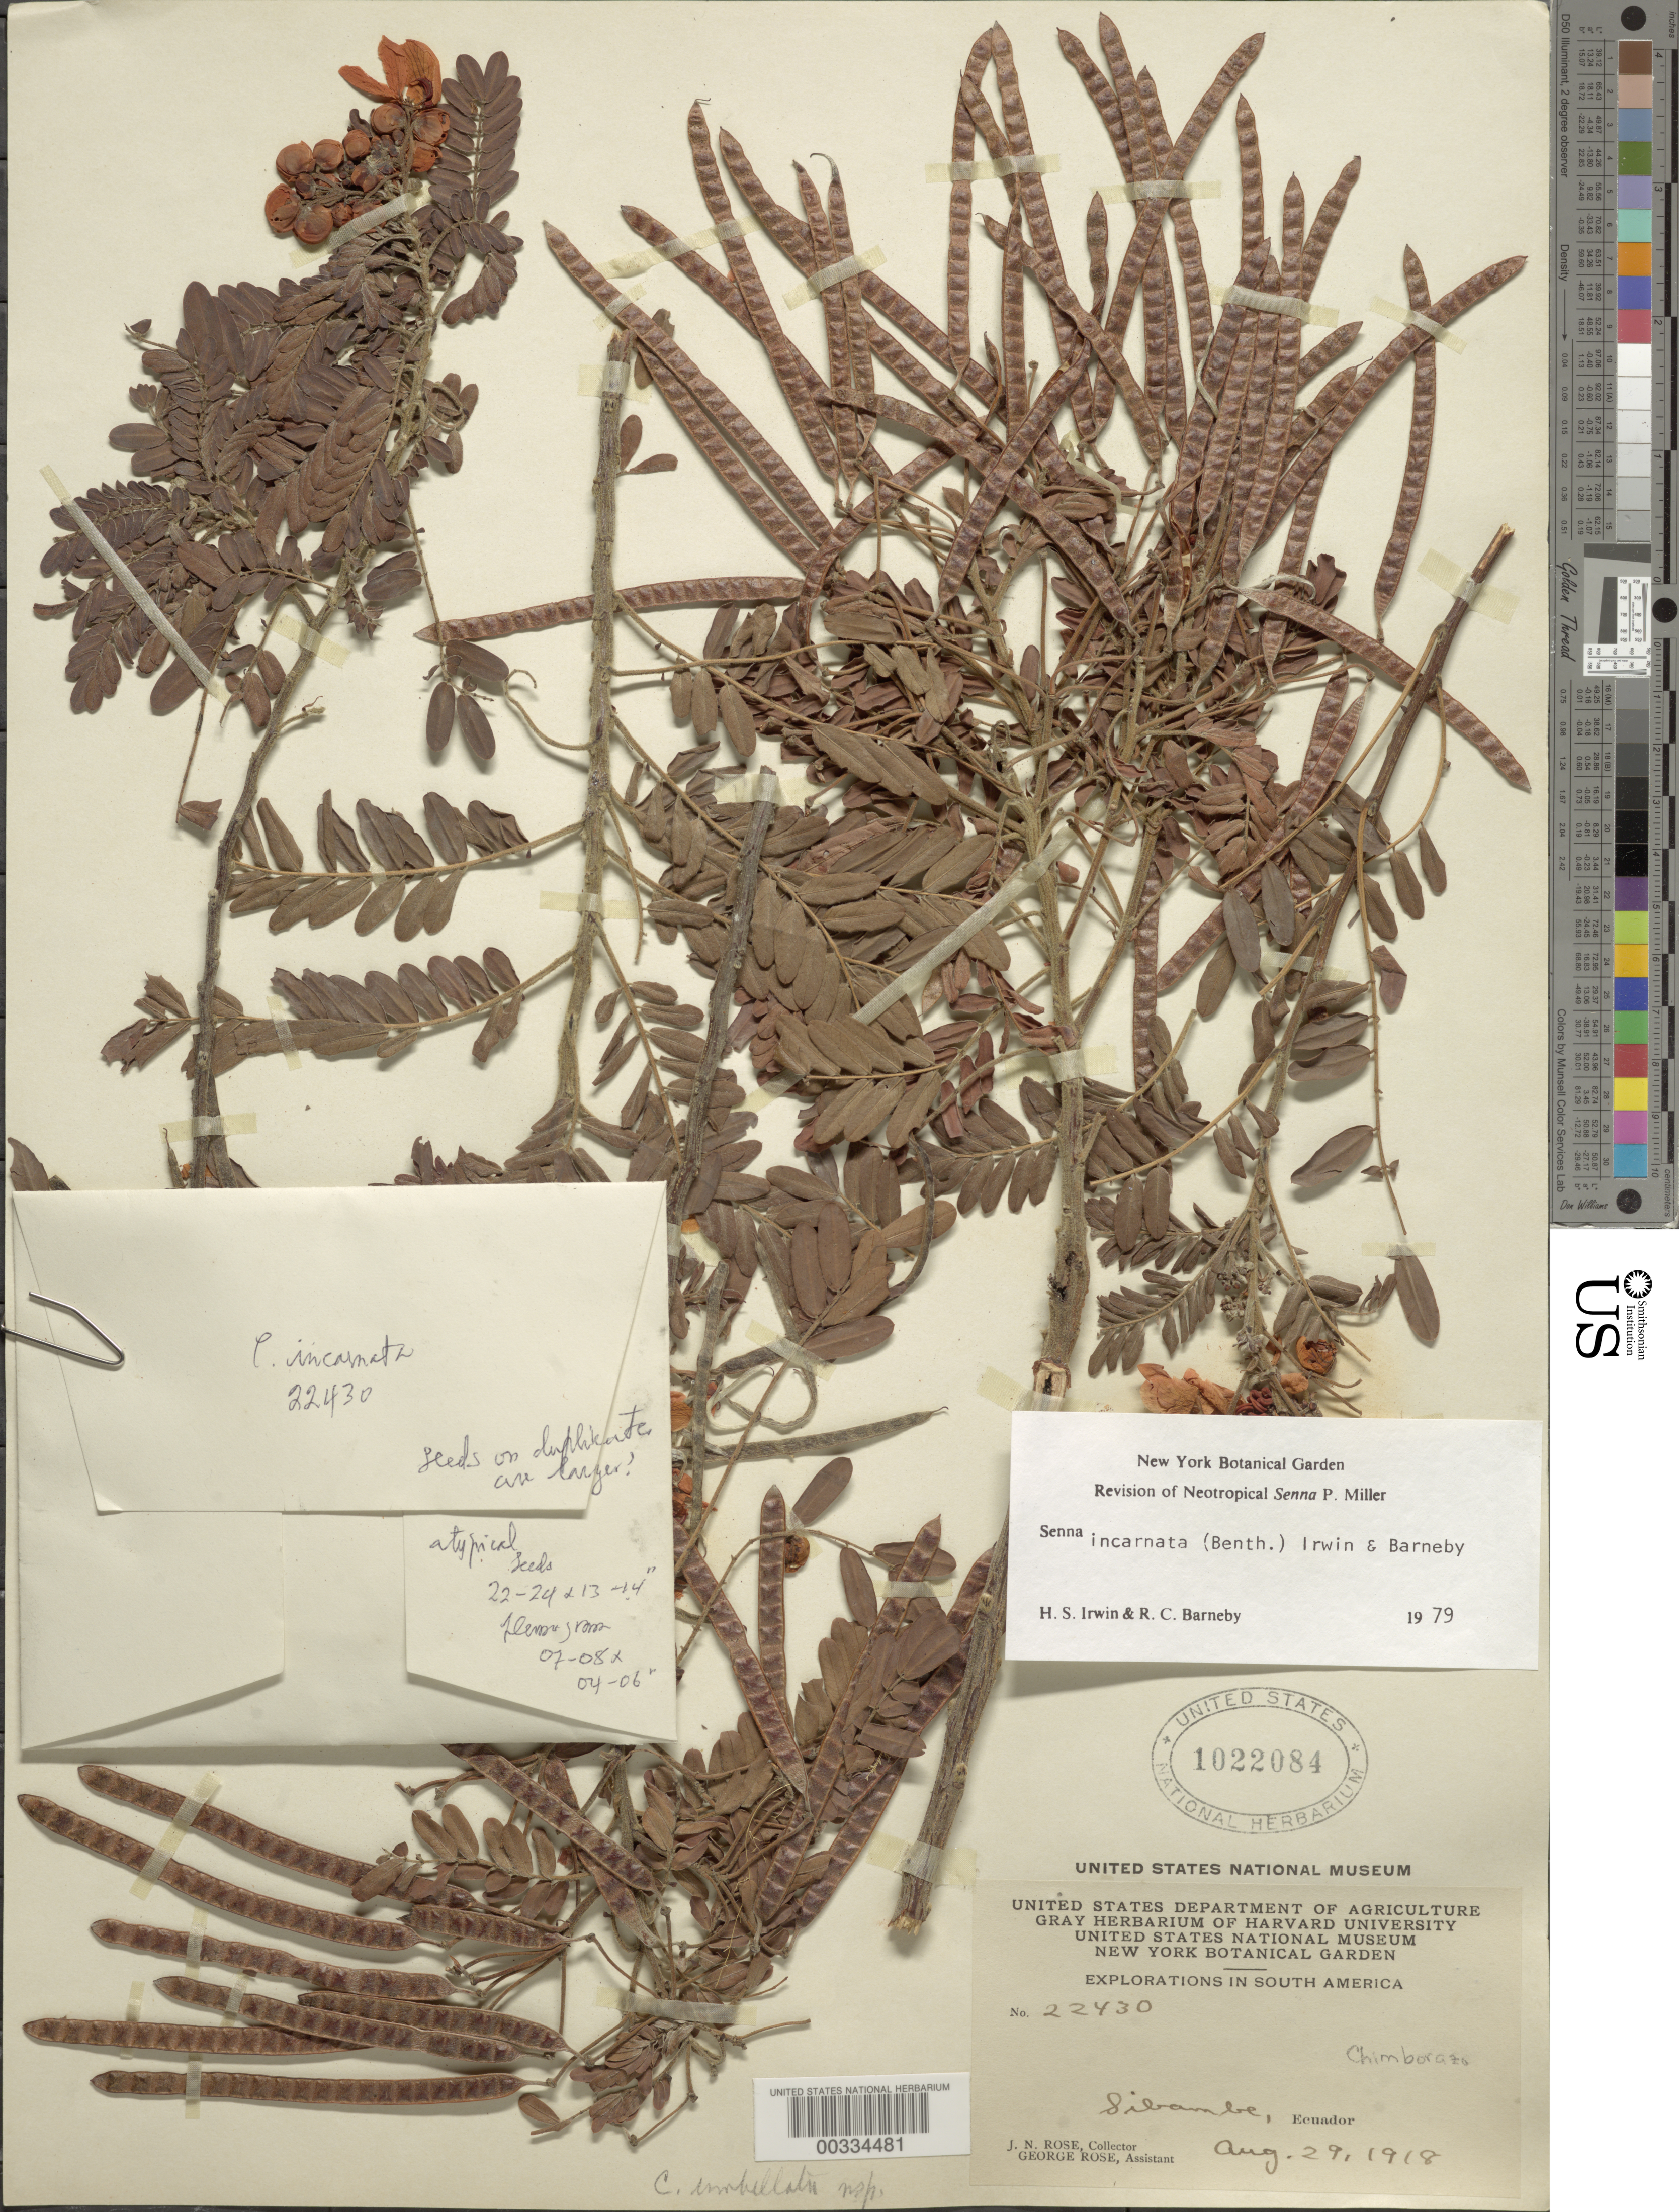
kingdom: Plantae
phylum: Tracheophyta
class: Magnoliopsida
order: Fabales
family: Fabaceae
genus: Senna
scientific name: Senna incarnata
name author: (Pav. ex Benth.) H.S. Irwin & Barneby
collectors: J. N. Rose & G. Rose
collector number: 22430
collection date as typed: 29 Aug 1918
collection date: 1918-08-29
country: Ecuador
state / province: Chimborazo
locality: Sibambe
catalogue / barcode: US 1022084